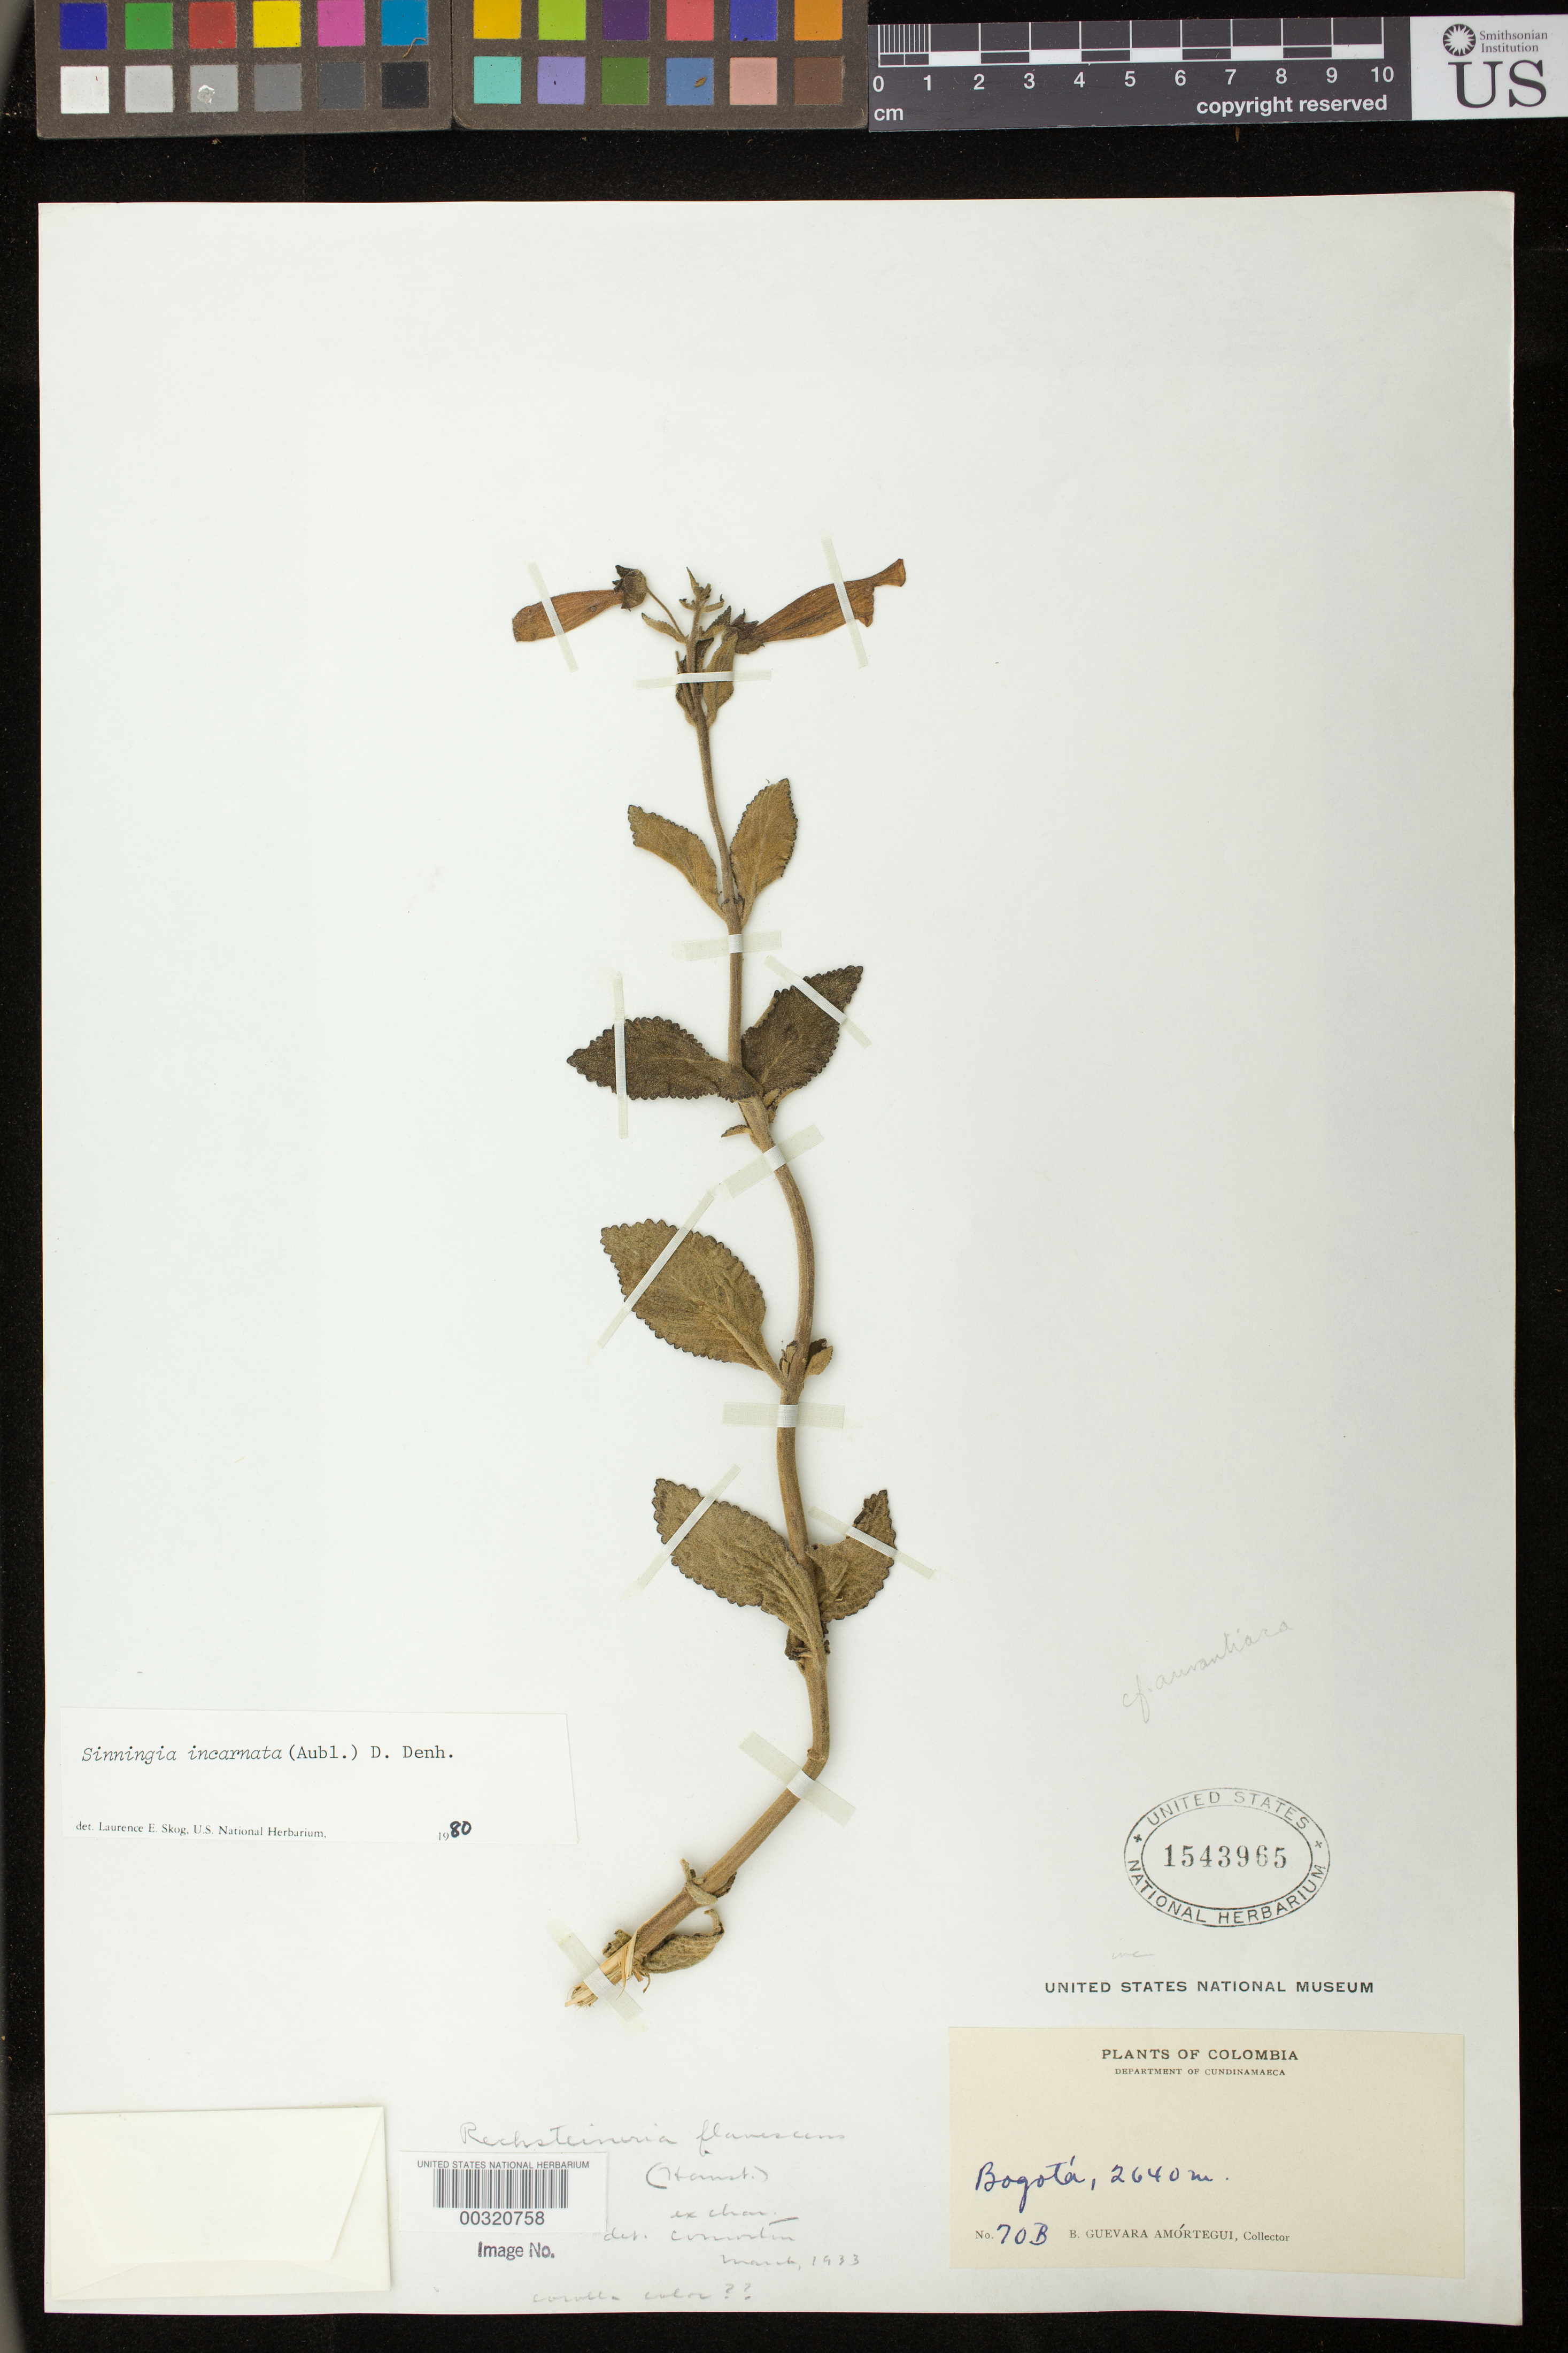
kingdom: Plantae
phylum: Tracheophyta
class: Magnoliopsida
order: Lamiales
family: Gesneriaceae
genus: Sinningia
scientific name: Sinningia incarnata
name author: (Aubl.) D.L. Denham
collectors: B. Amortegui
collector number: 70 B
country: Colombia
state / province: Cundinamarca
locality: Bogota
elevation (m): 2640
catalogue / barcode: US 1543965